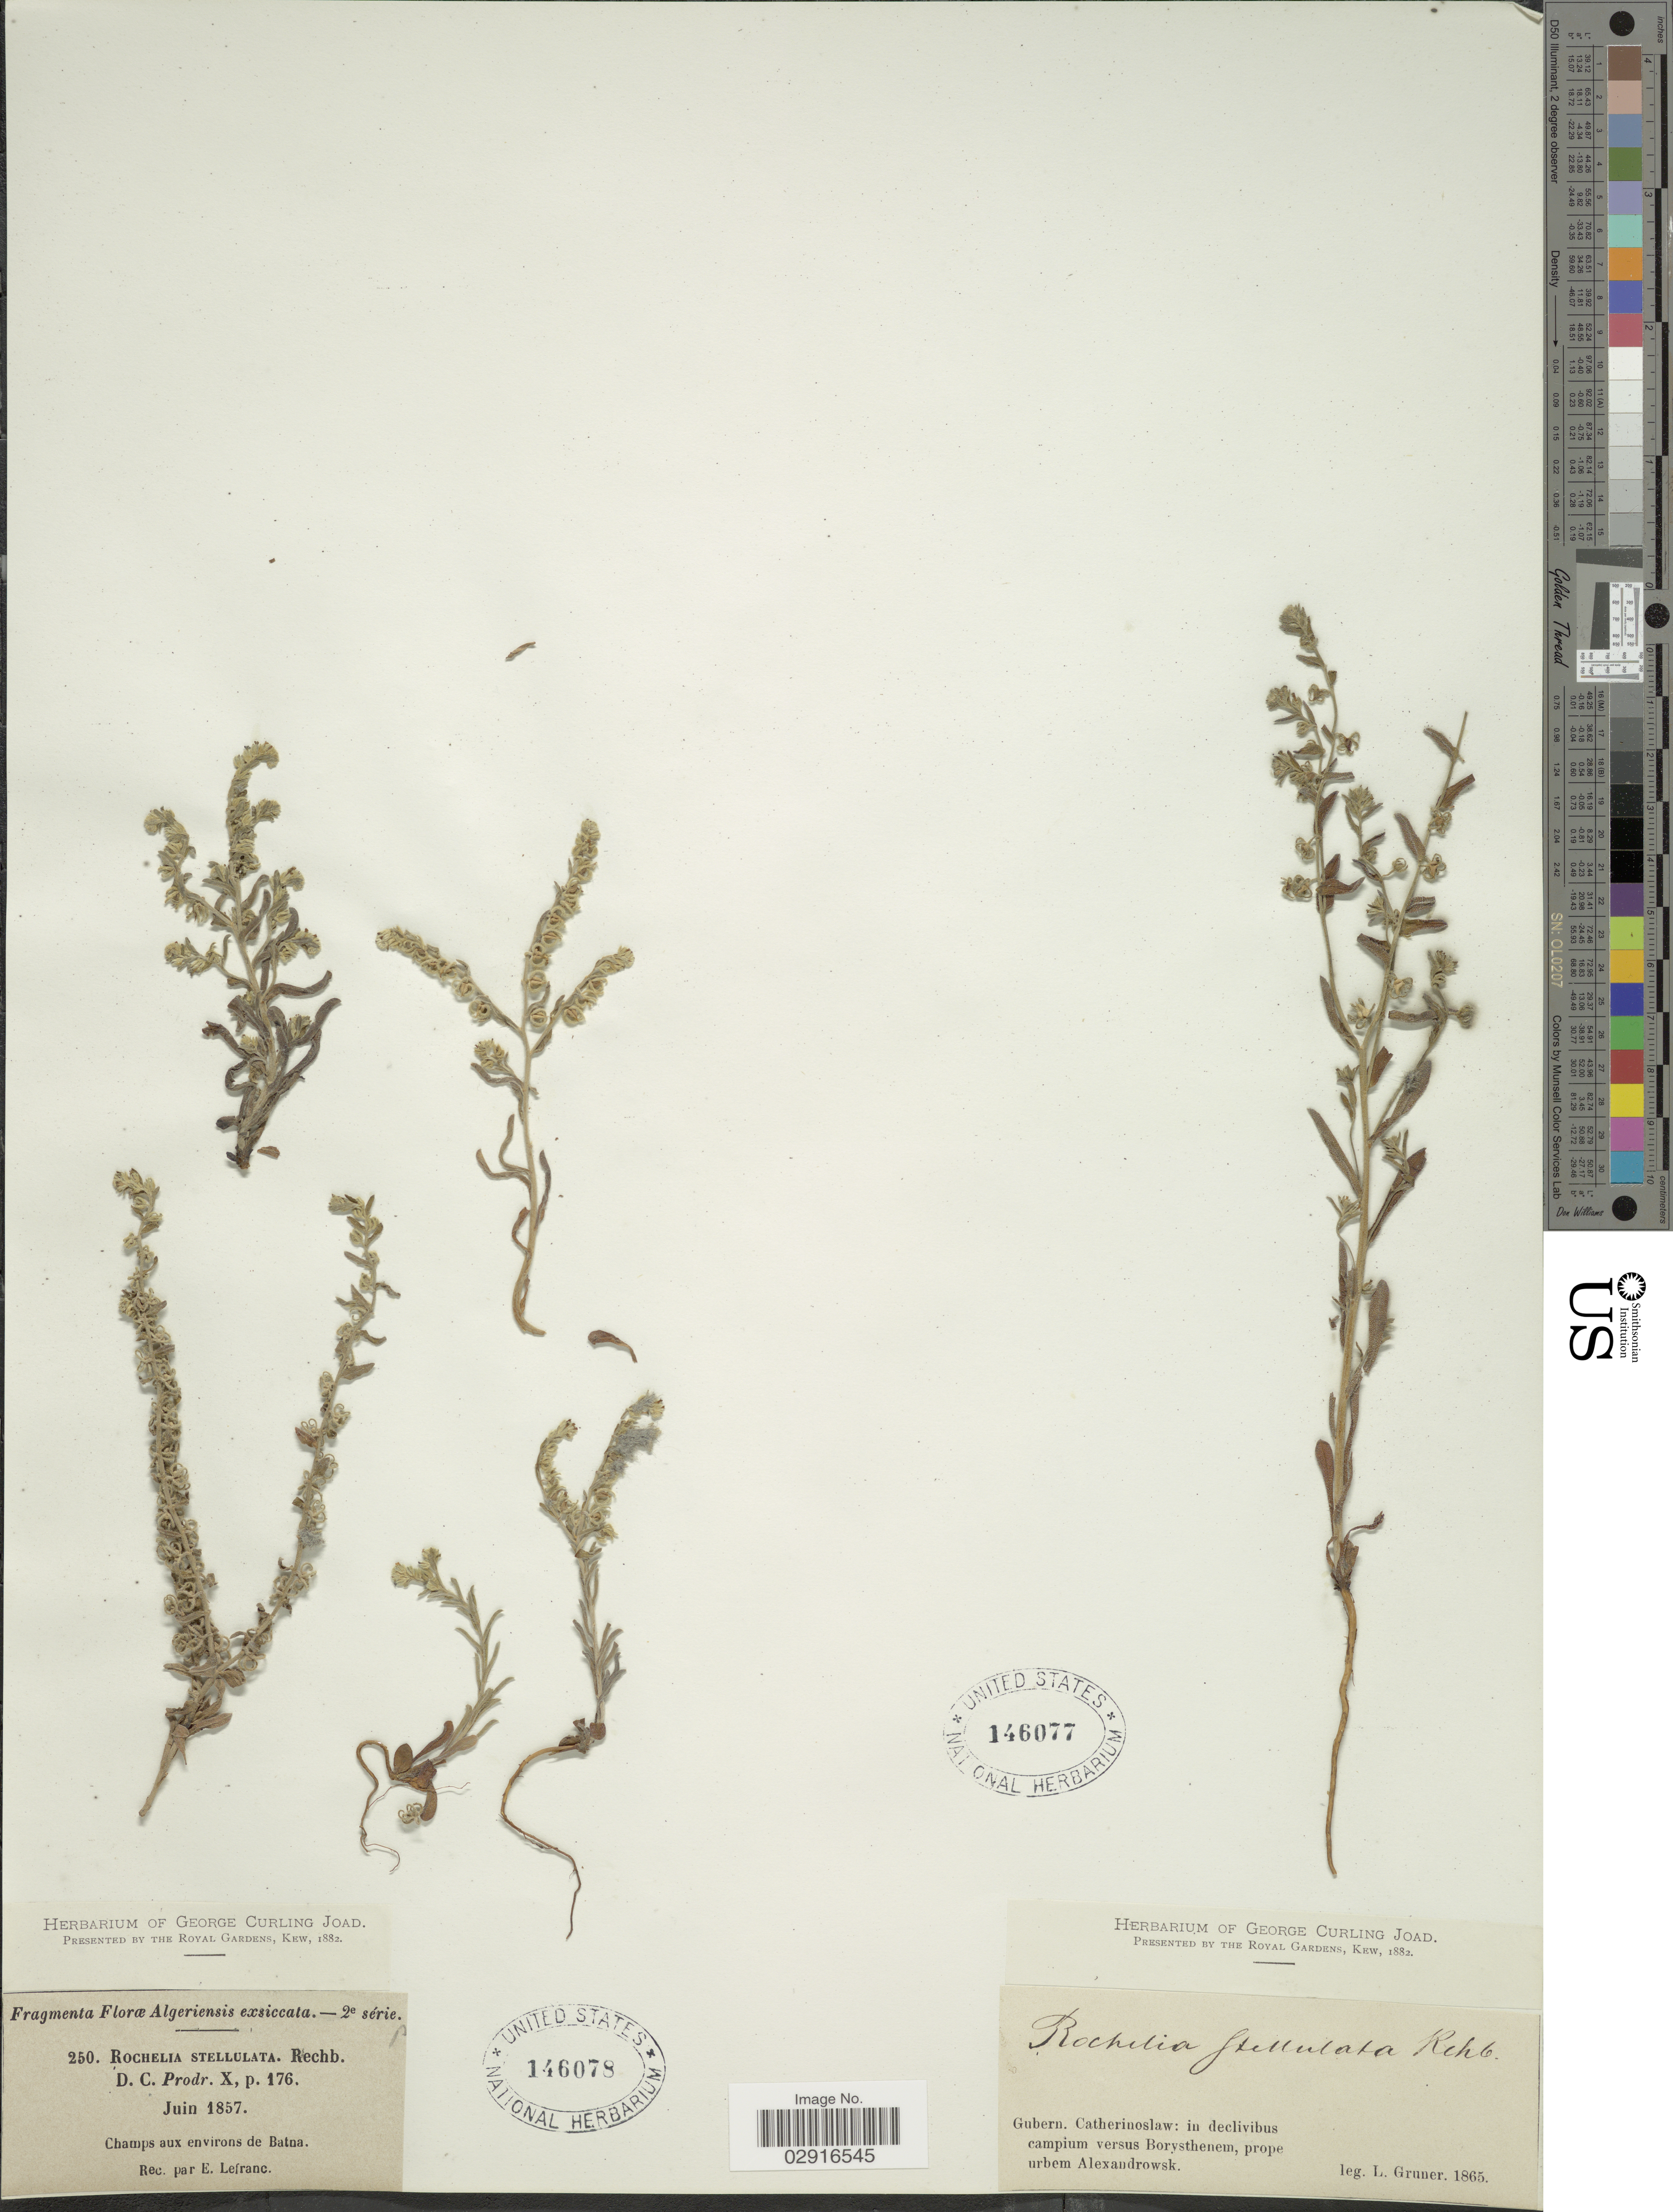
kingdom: Plantae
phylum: Tracheophyta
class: Magnoliopsida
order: Boraginales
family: Boraginaceae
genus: Rochelia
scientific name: Rochelia stellulata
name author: Rchb. f.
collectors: L. F. Gruner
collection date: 1865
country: Ukraine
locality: Gubern. Catherinoslaw, prope urbem Alexandrowsk.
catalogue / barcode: US 146077-2